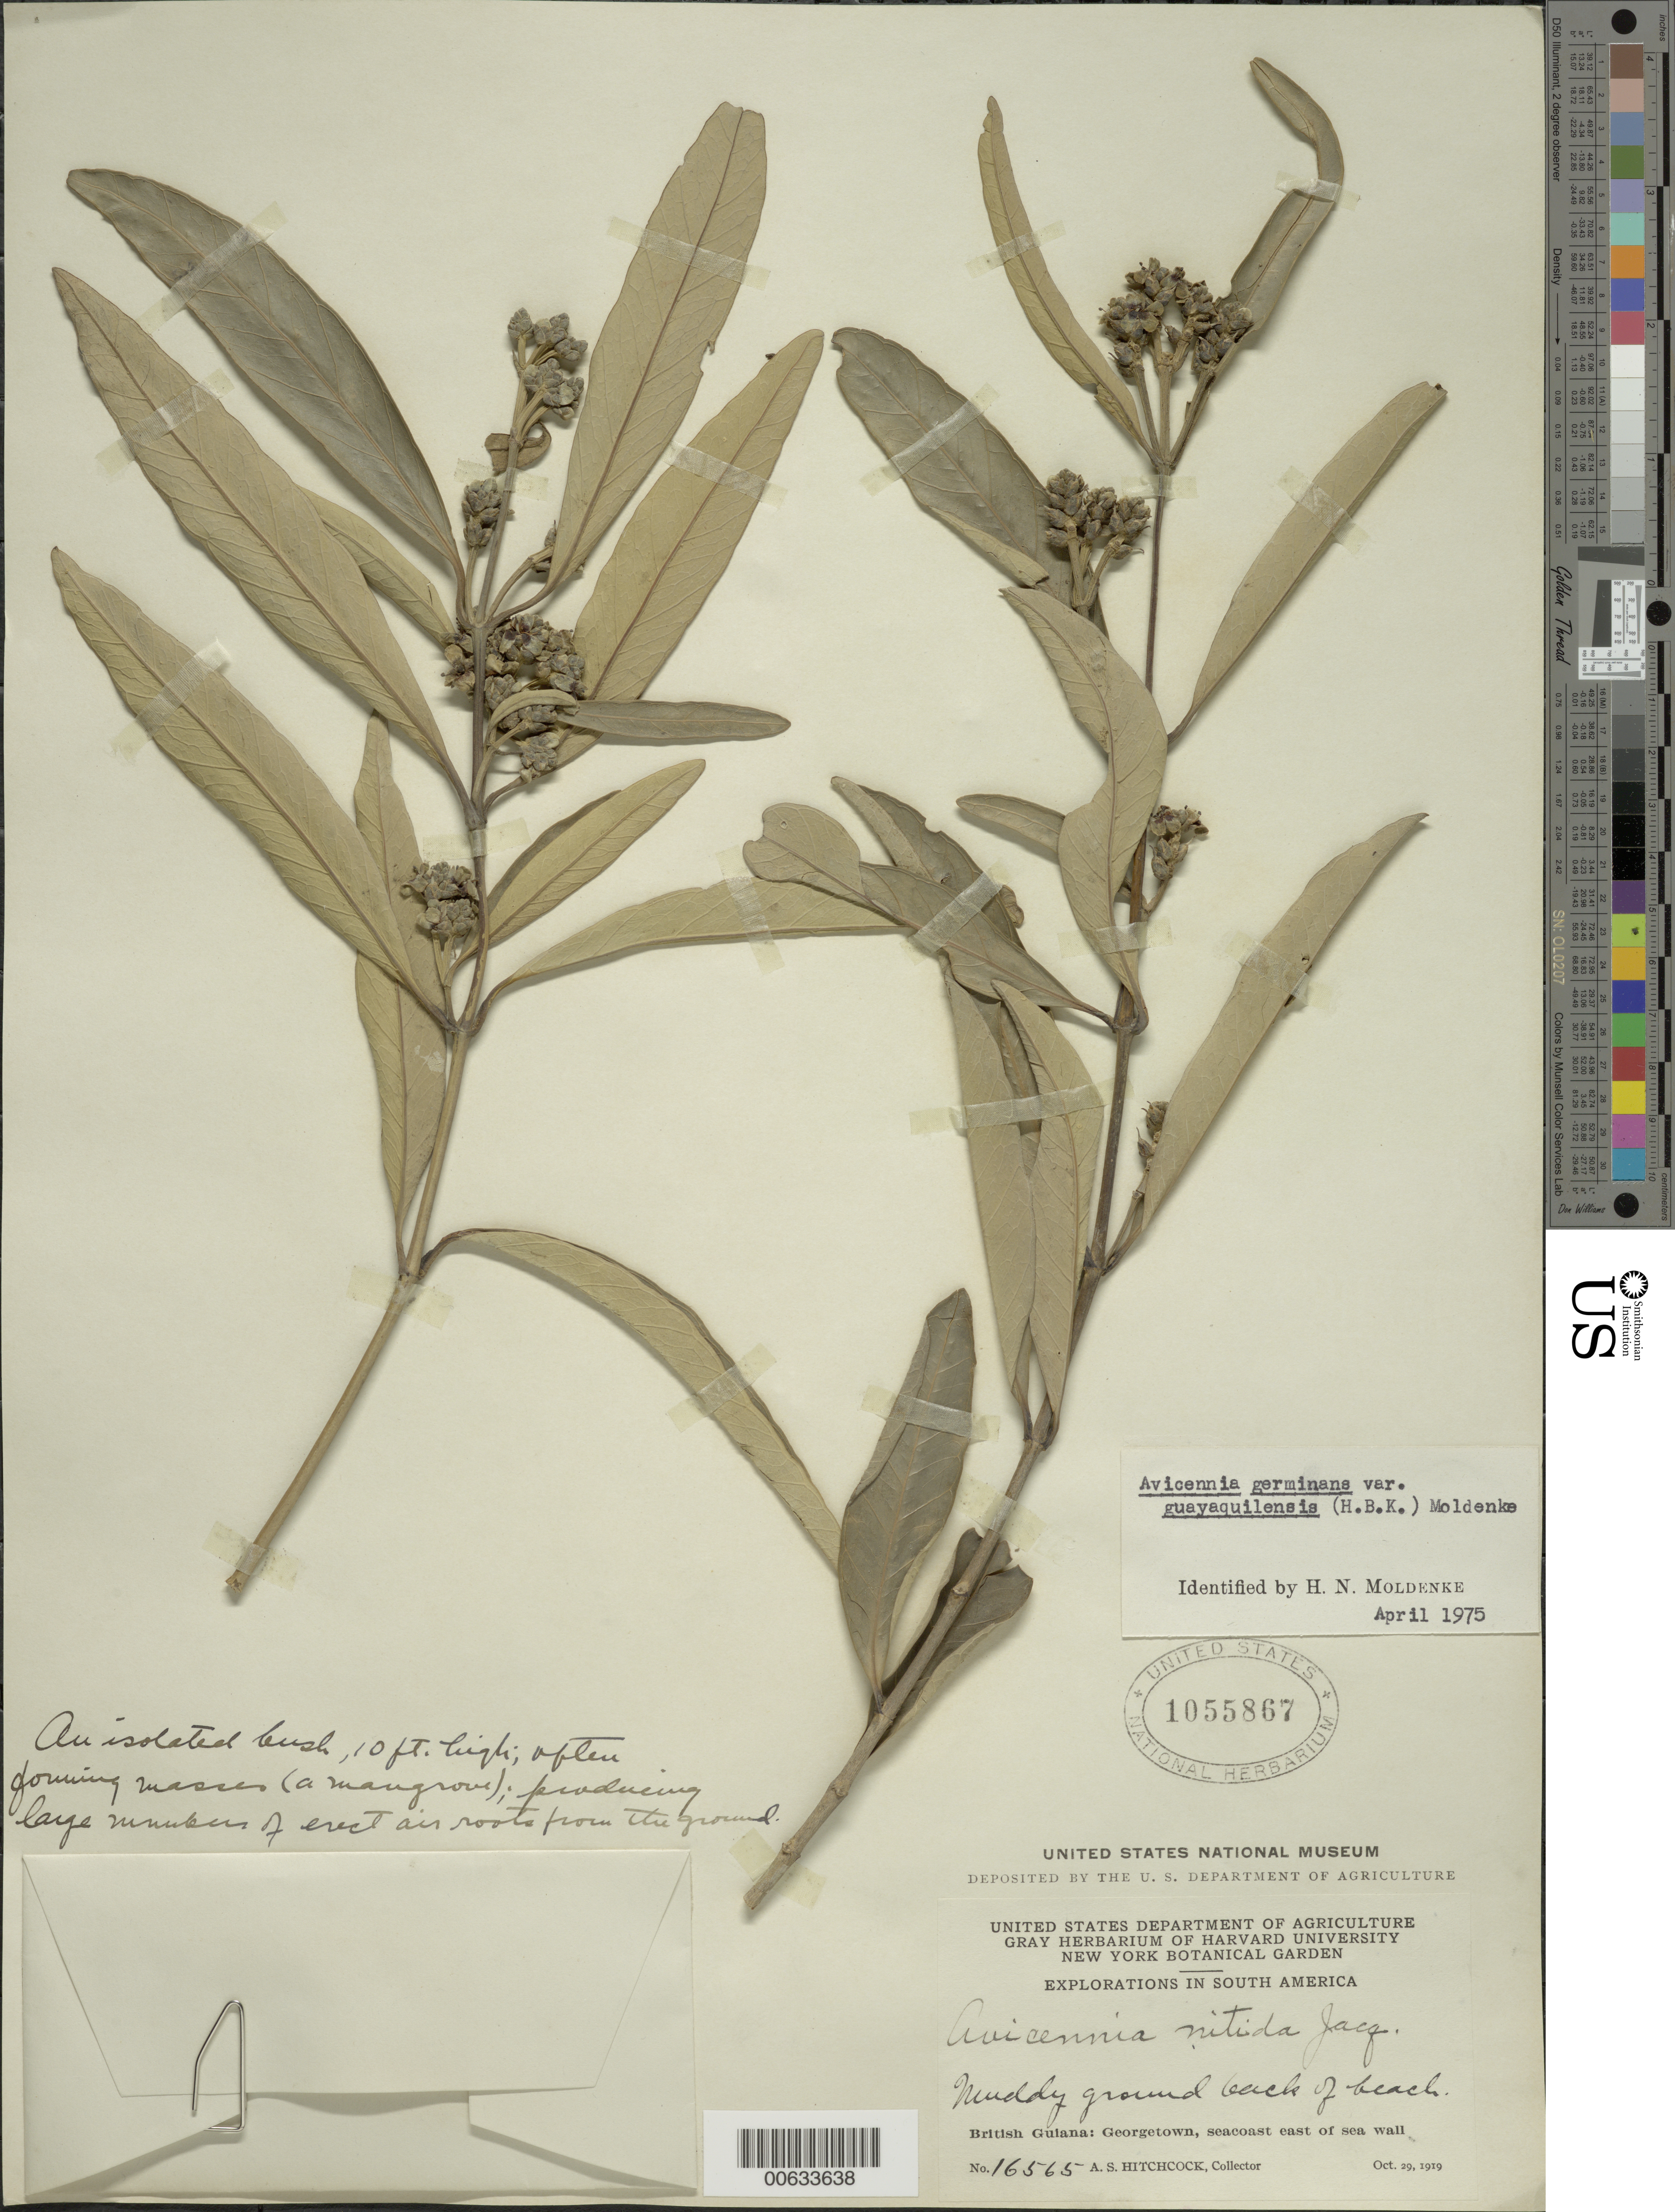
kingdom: Plantae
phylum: Tracheophyta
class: Magnoliopsida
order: Lamiales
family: Acanthaceae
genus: Avicennia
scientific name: Avicennia germinans var. guayaquilensis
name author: (L.) L.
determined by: Moldenke, H. N.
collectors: A. S. Hitchcock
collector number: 16565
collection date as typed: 29-Oct-19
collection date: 1919-10-29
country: Guyana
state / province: Demerara-Mahaica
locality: Georgetown, seacoast E of sea wall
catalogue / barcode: US 1055867